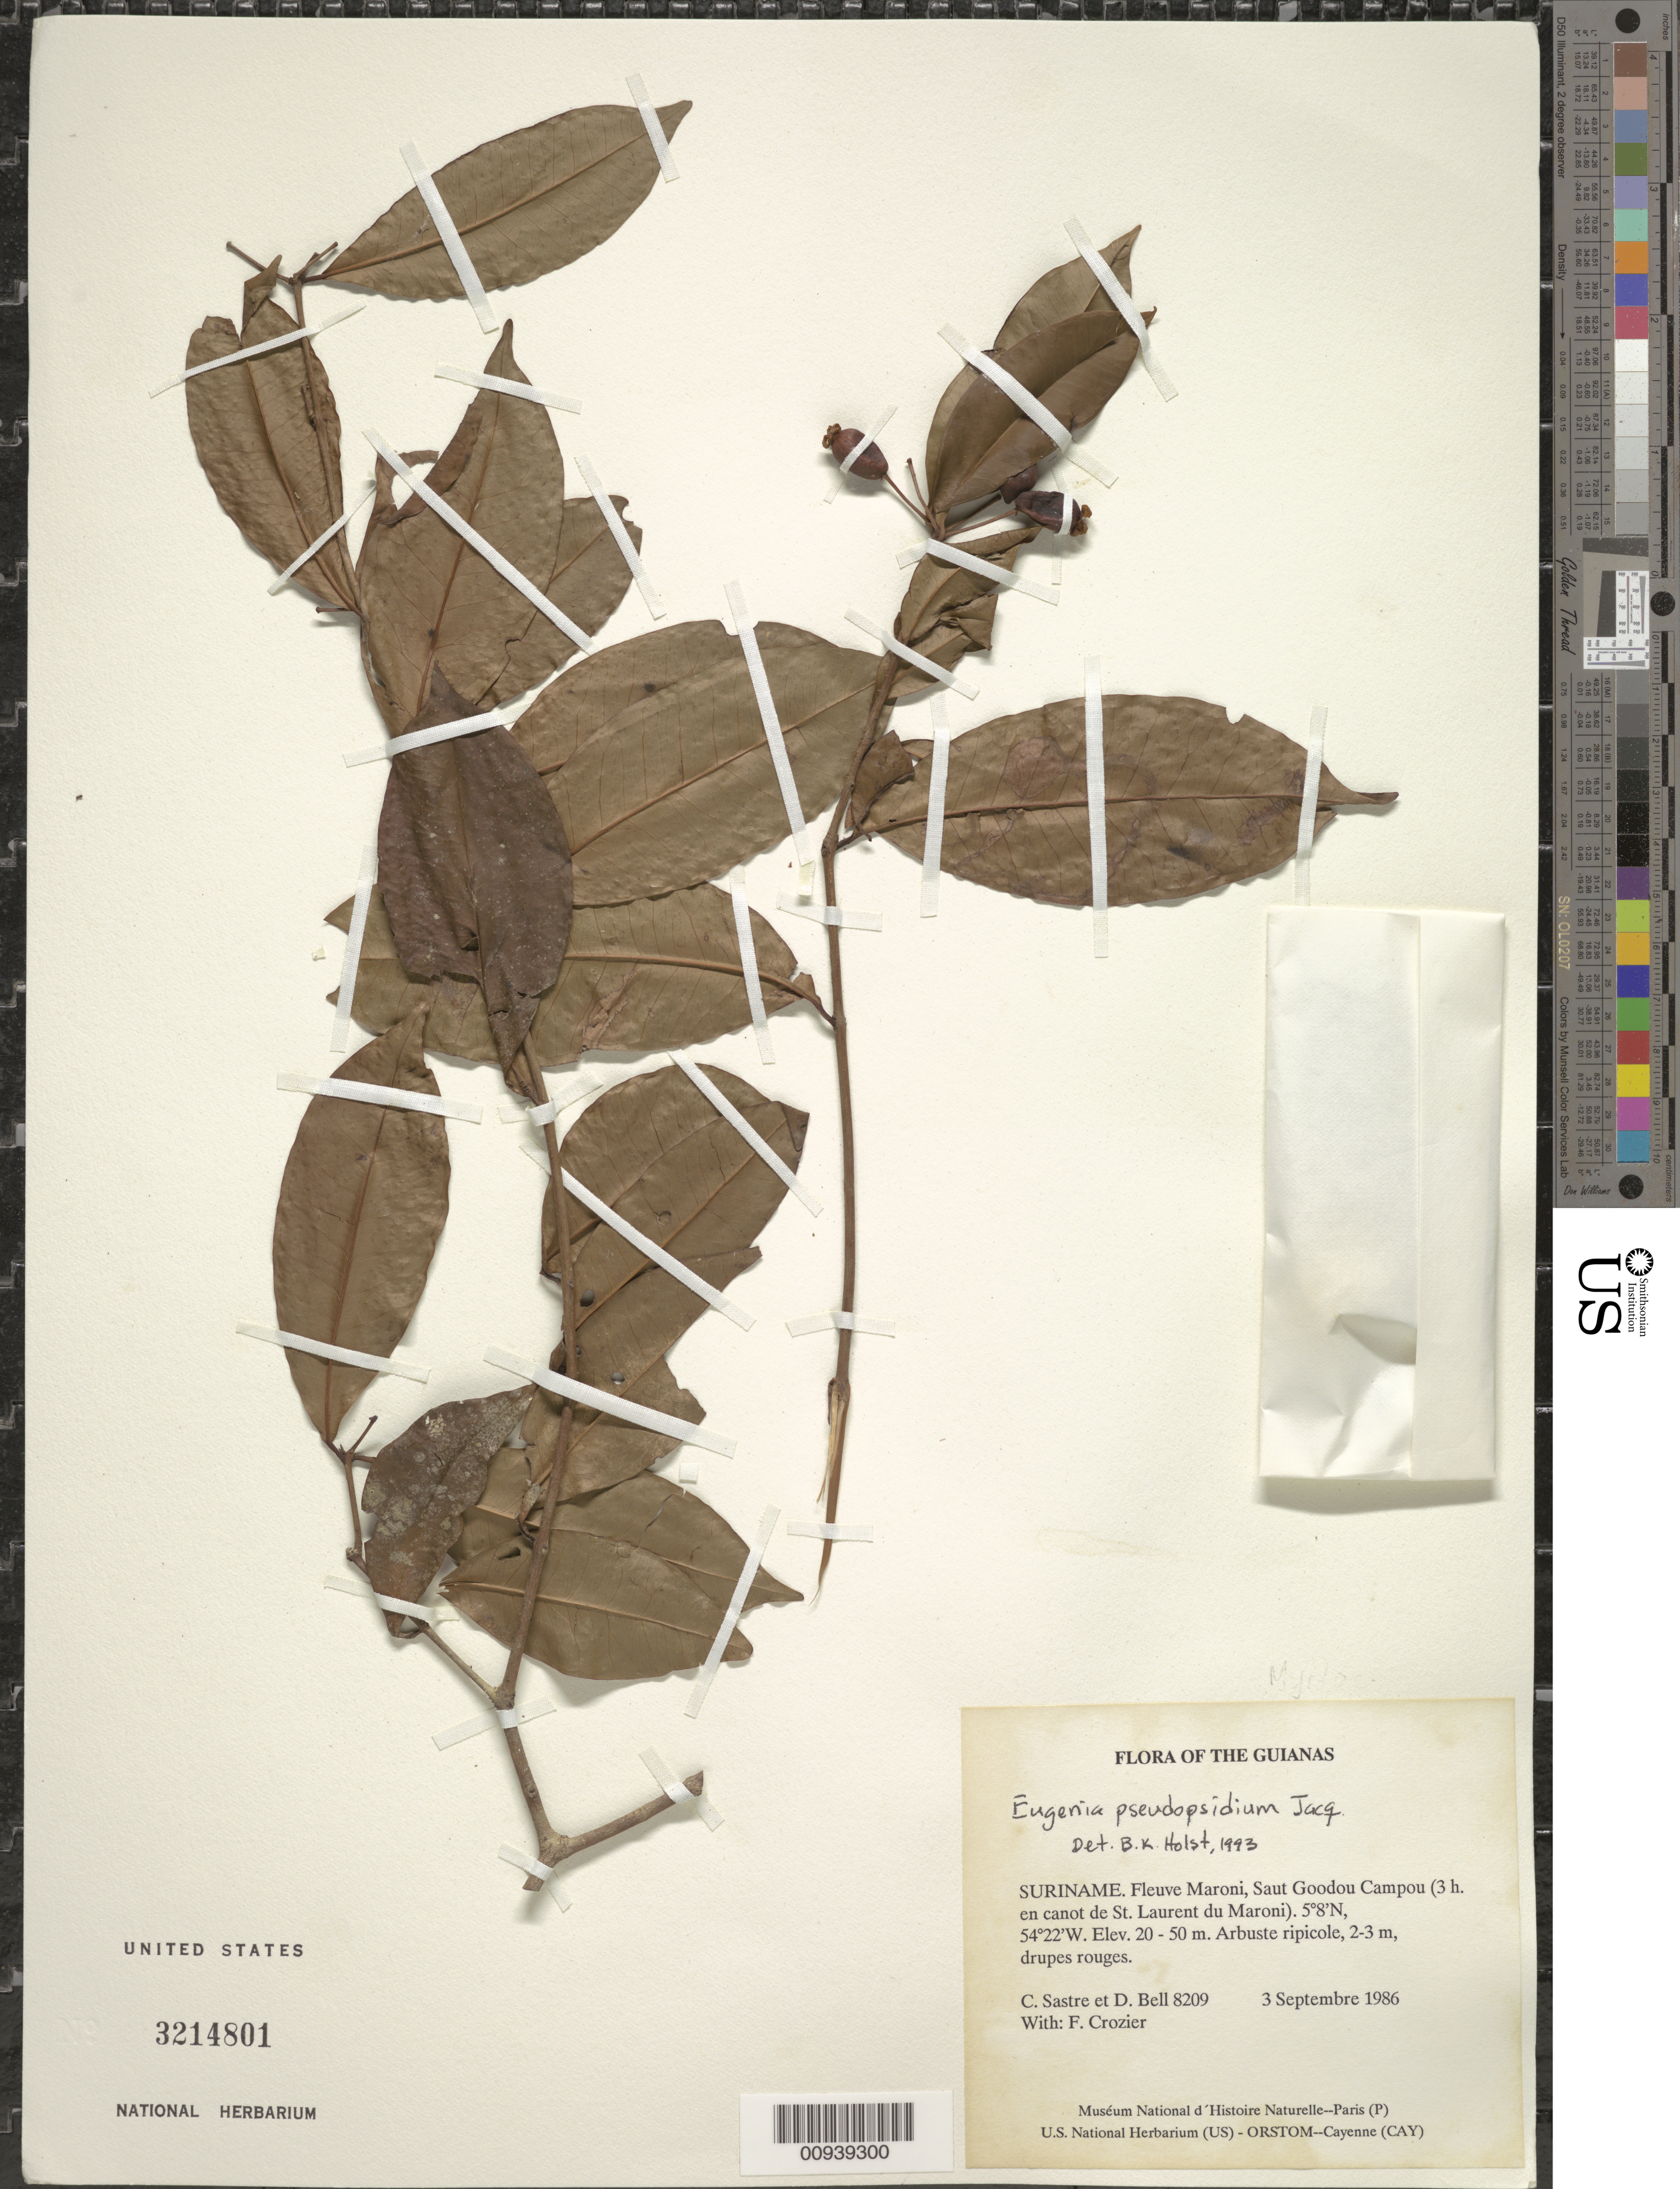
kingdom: Plantae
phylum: Tracheophyta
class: Magnoliopsida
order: Myrtales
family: Myrtaceae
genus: Eugenia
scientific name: Eugenia pseudopsidium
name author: Jacq.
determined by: Holst, Bruce K.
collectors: C. H. L. Sastre, D. A. Bell & F. Crozier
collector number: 8209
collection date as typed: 3 September 1986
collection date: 1986-09-03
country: Suriname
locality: Fleuve Maroni, Saut Goodou Campou (3 h. en canot de St. Laurent du Maroni)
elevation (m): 20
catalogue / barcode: US 3214801